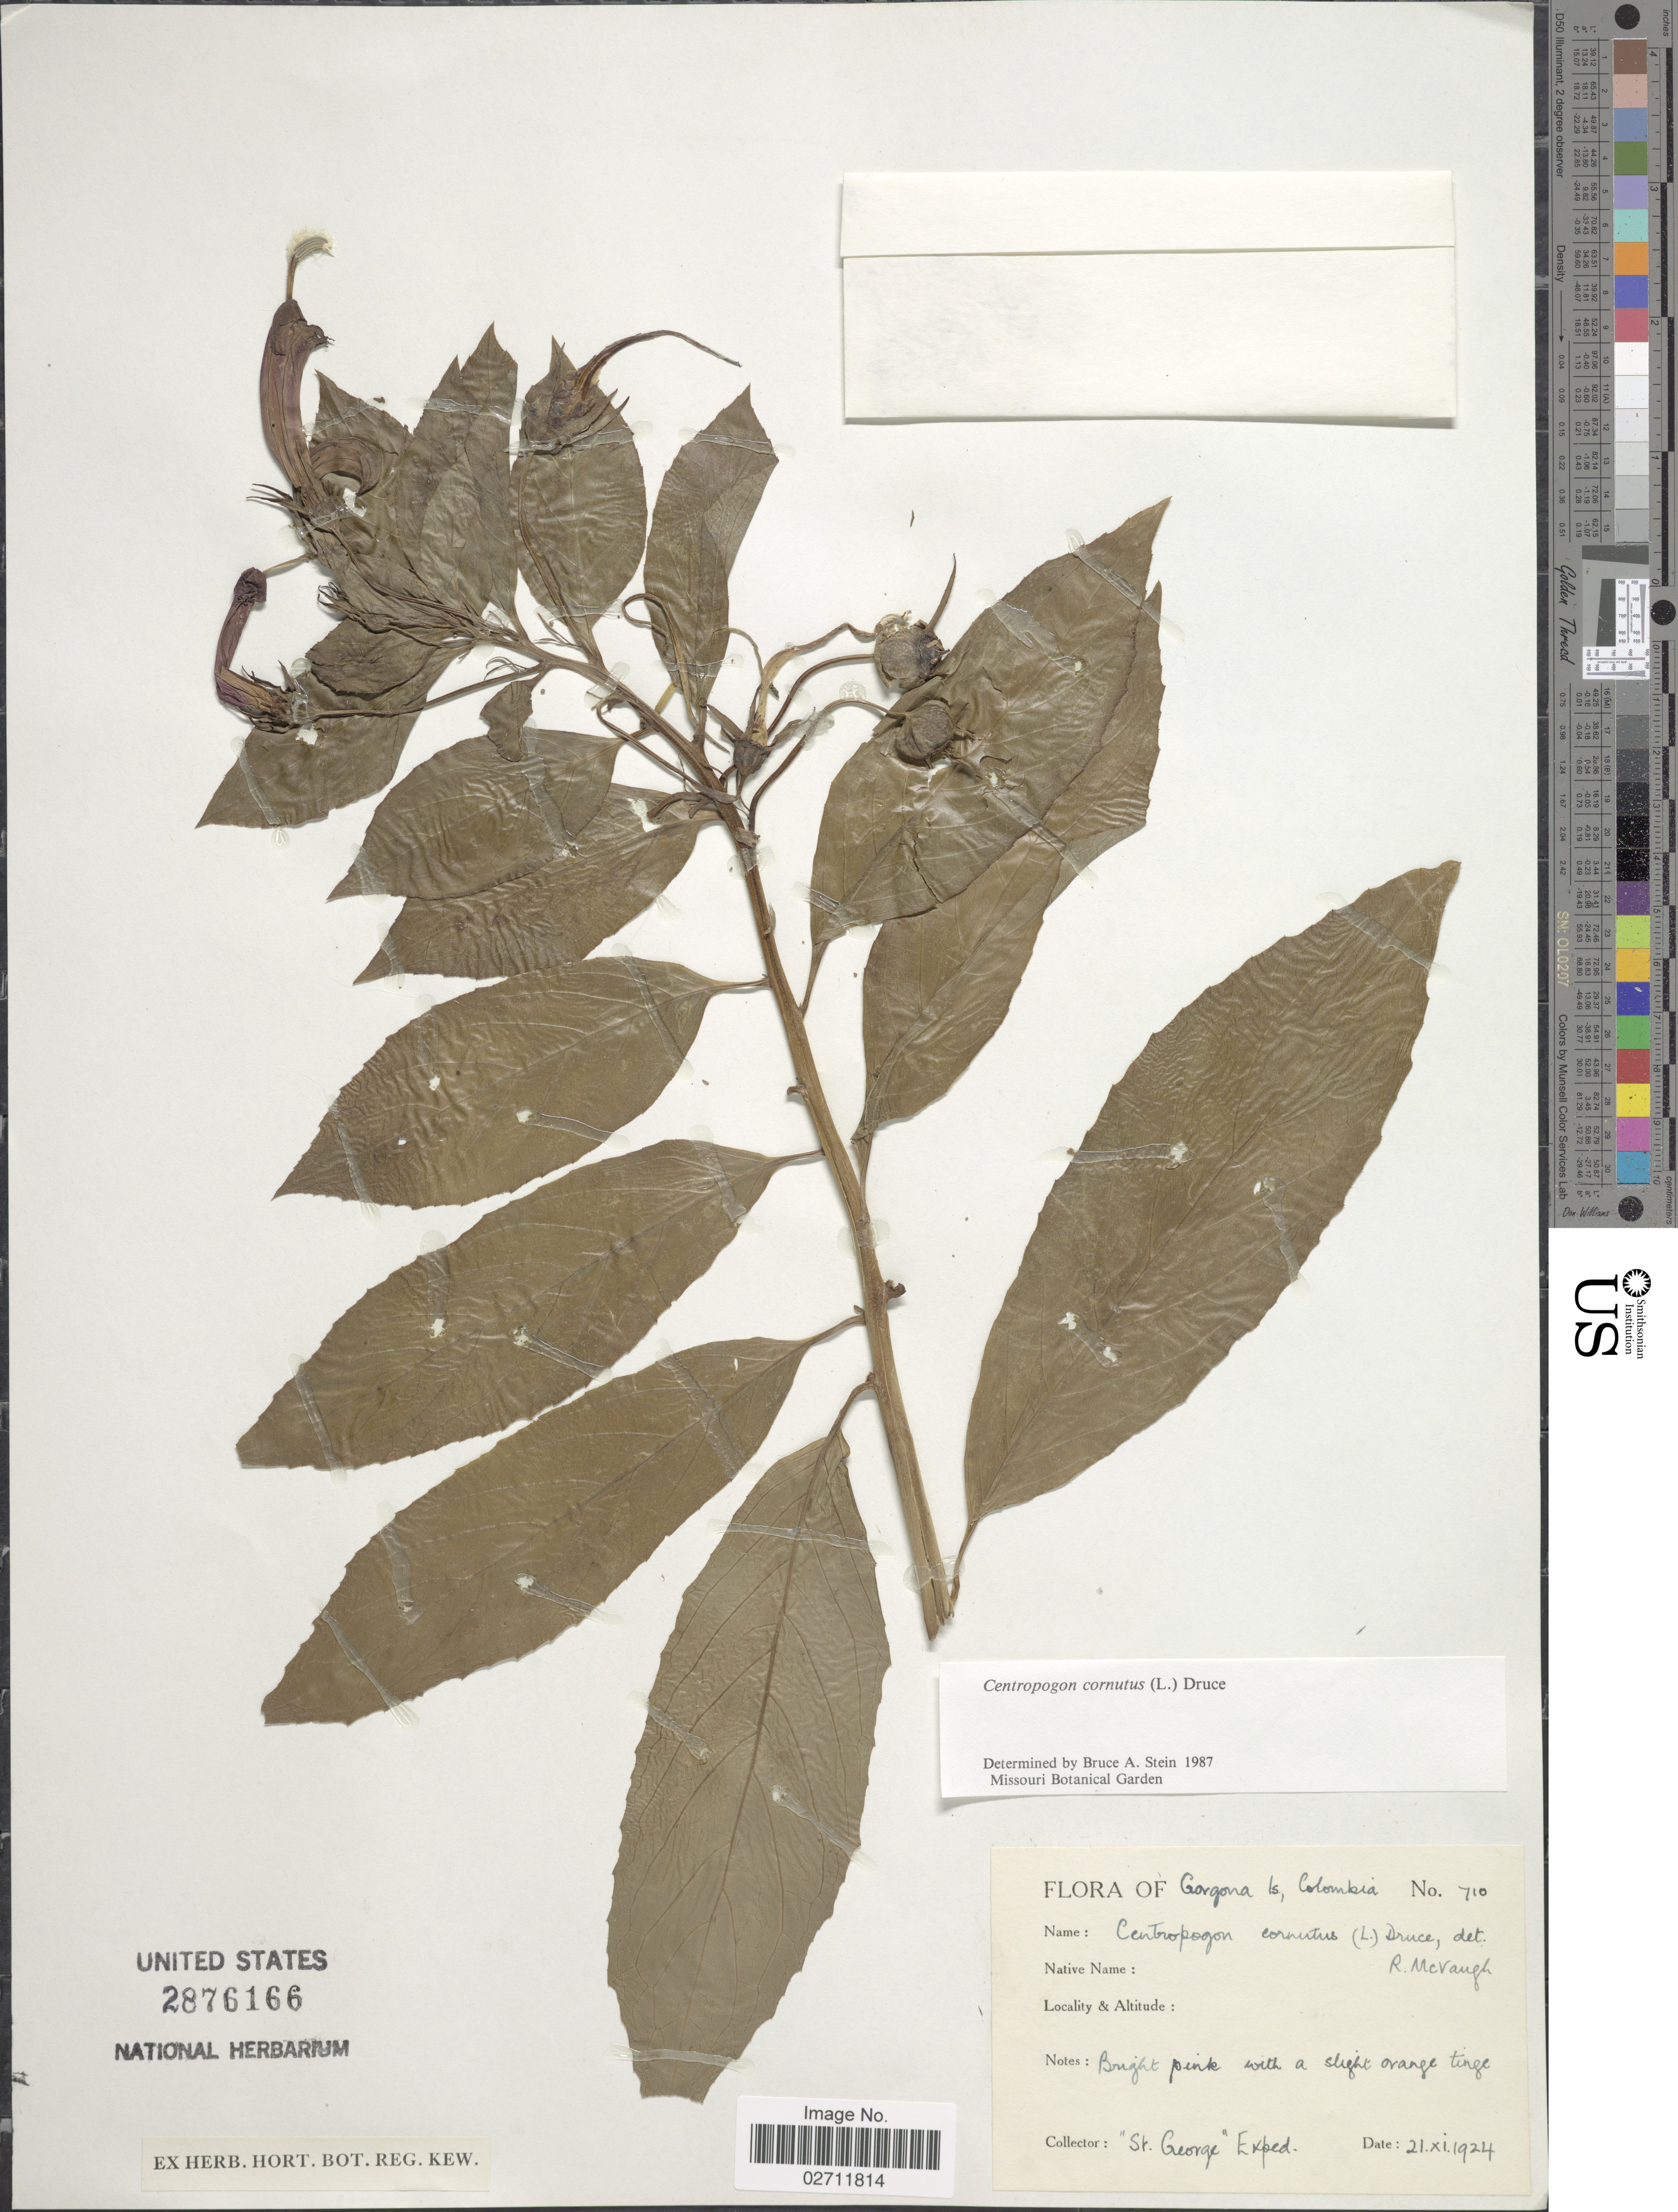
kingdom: Plantae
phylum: Tracheophyta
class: Magnoliopsida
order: Asterales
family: Campanulaceae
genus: Centropogon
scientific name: Centropogon cornutus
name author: (L.) Druce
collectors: St. George Exped.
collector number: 710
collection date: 1924-11-21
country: Colombia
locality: Gorgona Is.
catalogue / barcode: US 2876166